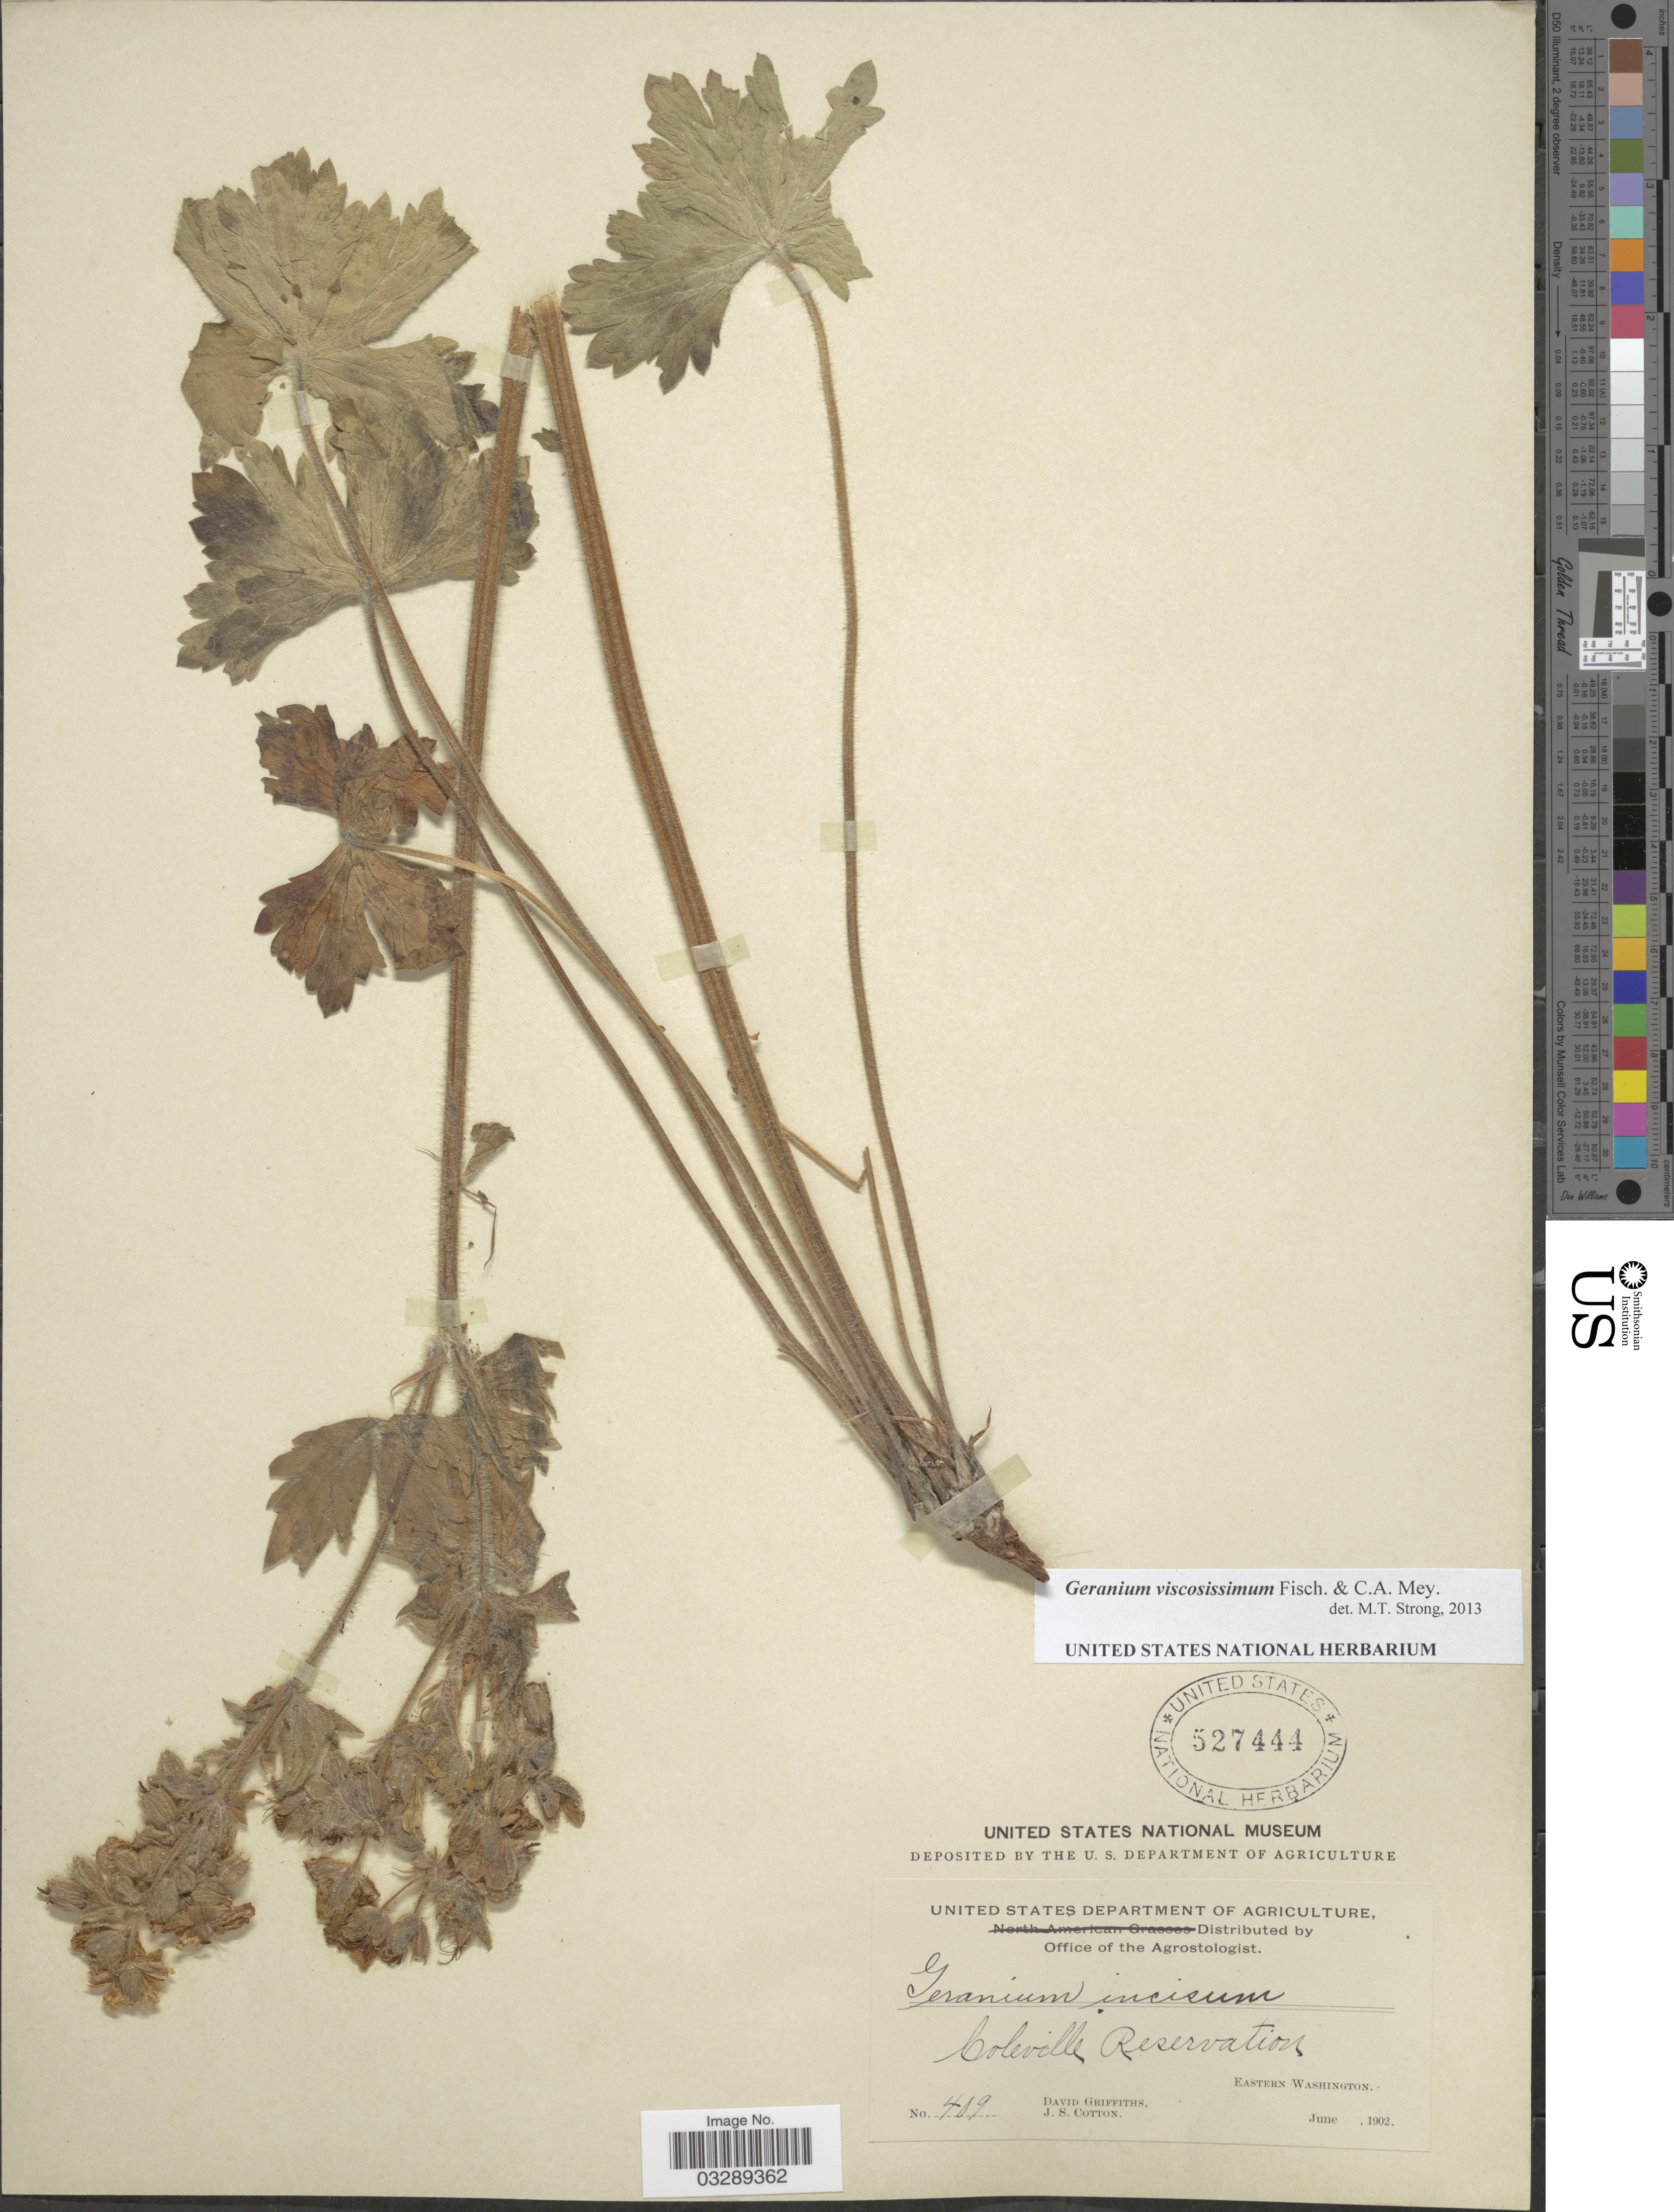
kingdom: Plantae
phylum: Tracheophyta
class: Magnoliopsida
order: Geraniales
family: Geraniaceae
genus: Geranium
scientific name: Geranium viscosissimum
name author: Fisch. & C.A. Mey.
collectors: D. Griffiths & J. S. Cotton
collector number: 409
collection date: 1902-06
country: United States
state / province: Washington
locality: Coleville Reservation, Eastern Washington.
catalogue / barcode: US 527444